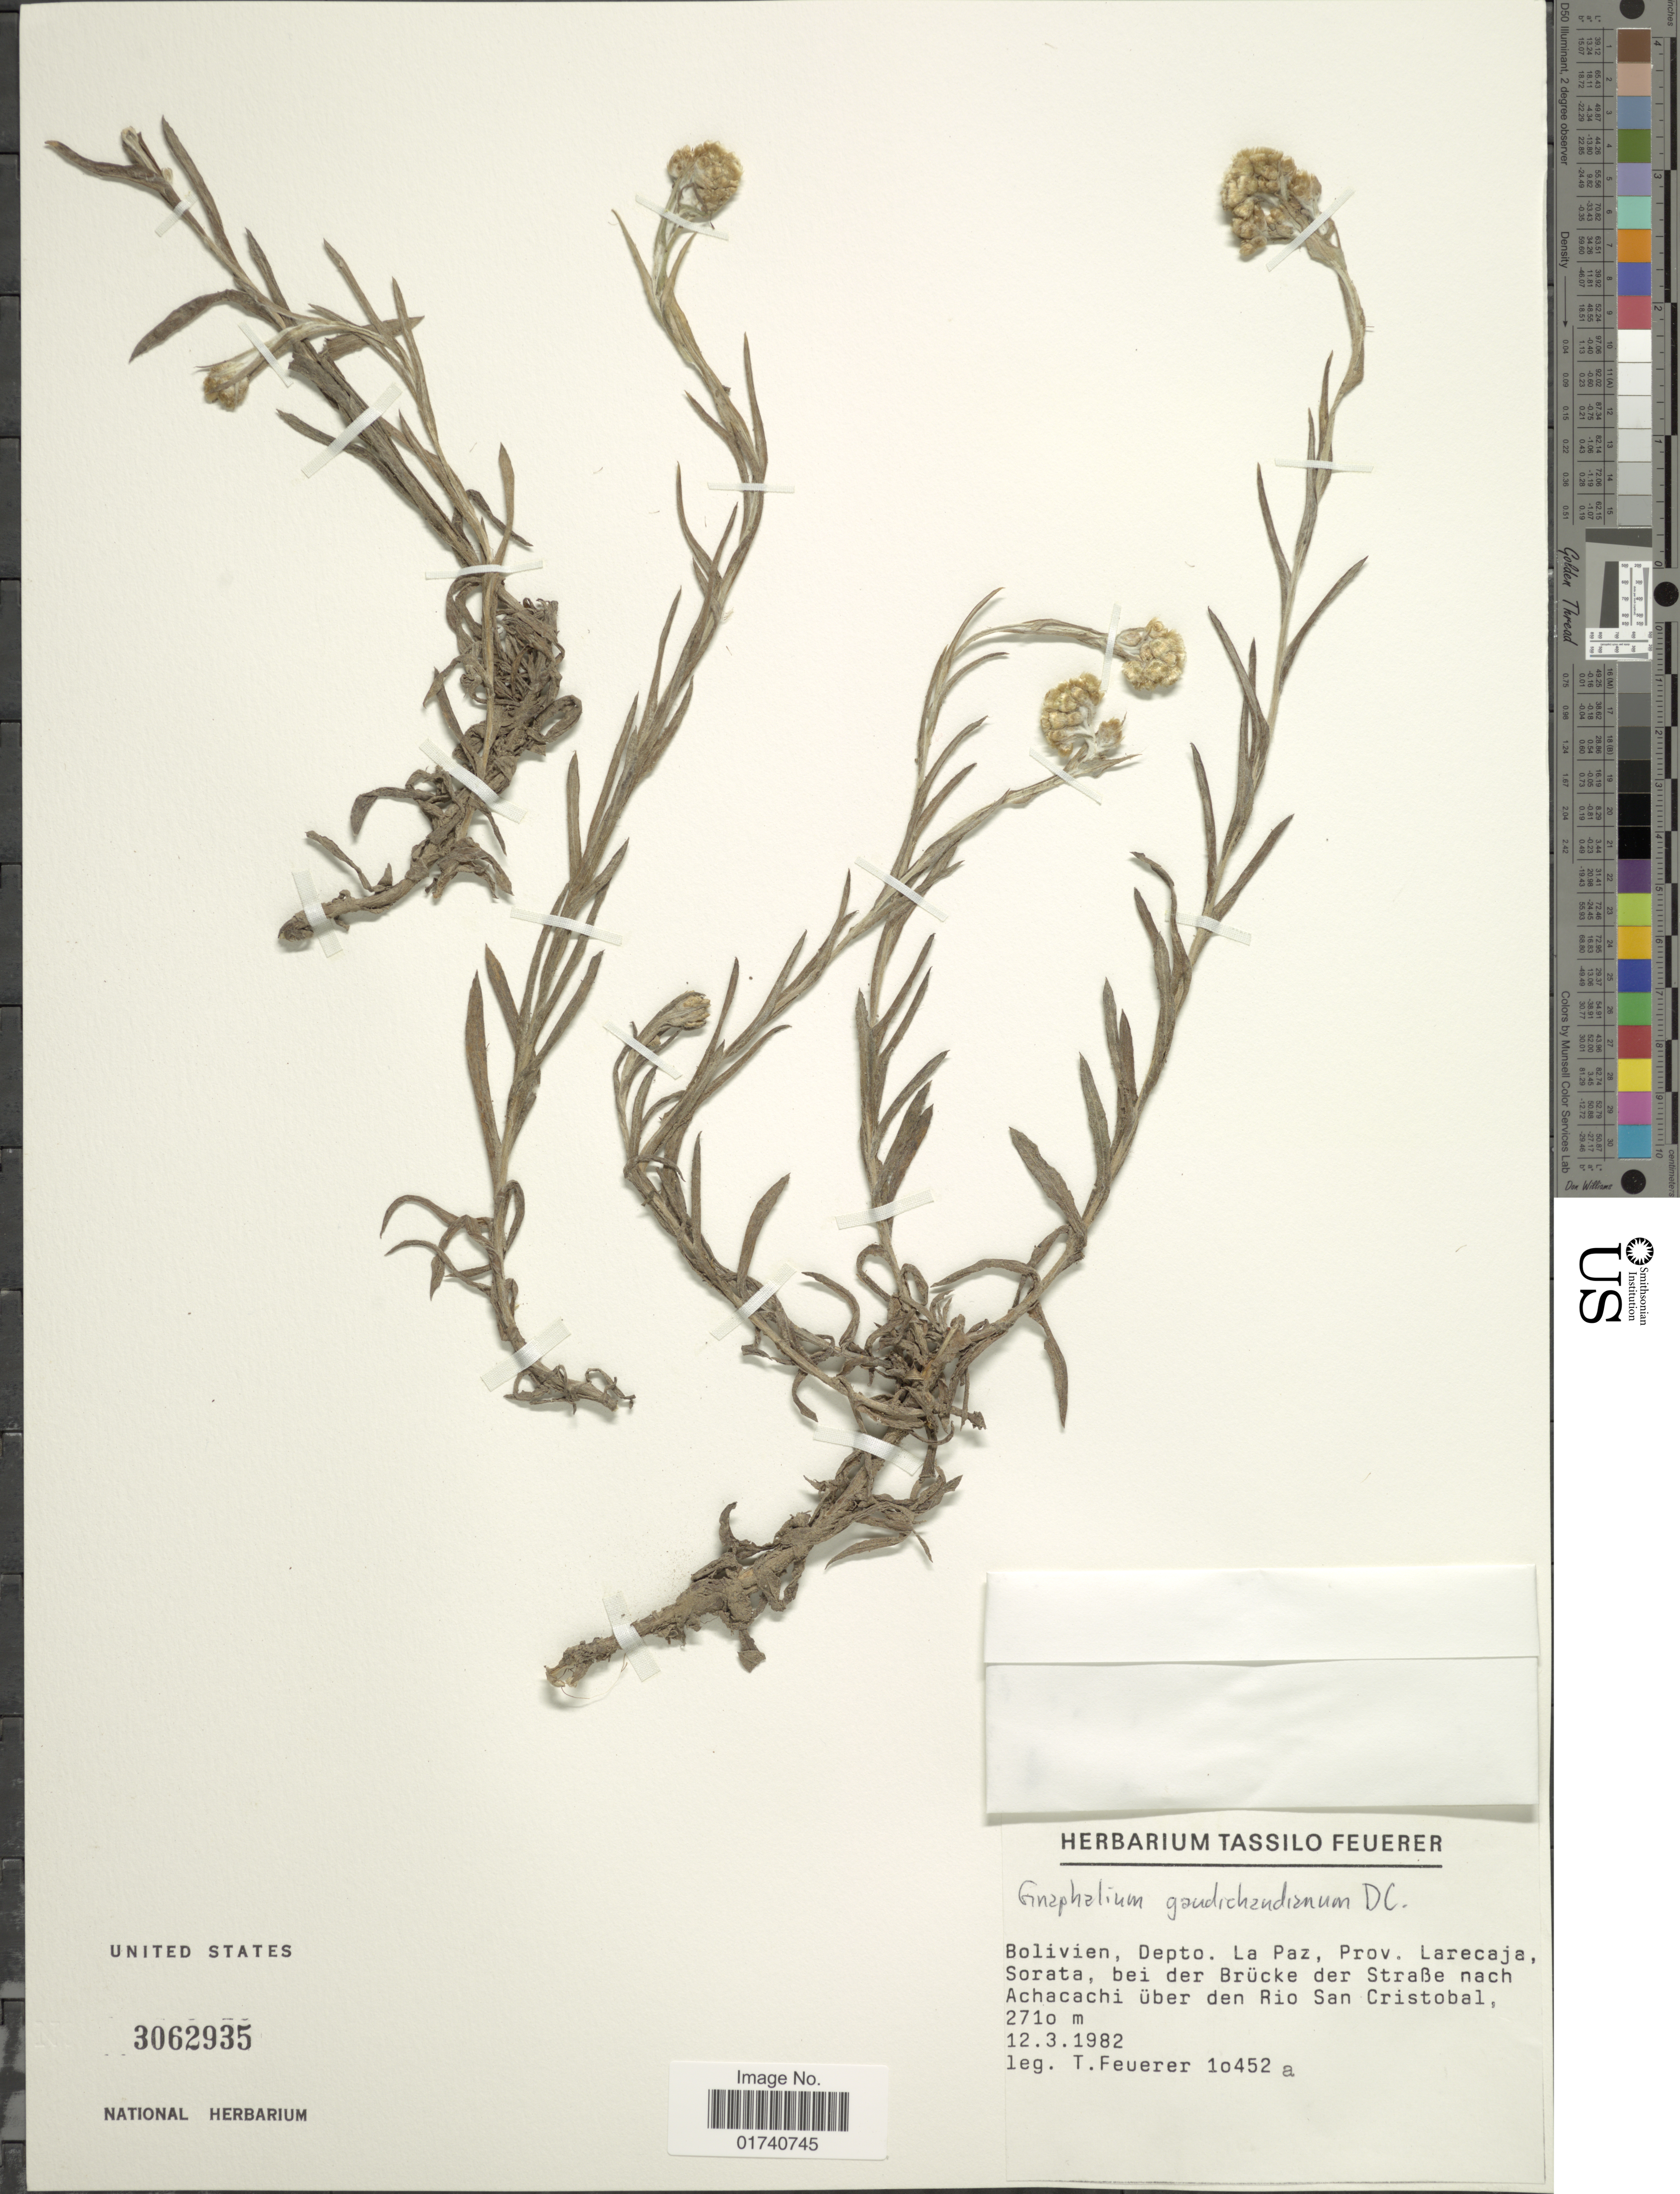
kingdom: Plantae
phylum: Tracheophyta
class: Magnoliopsida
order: Asterales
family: Asteraceae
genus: Pseudognaphalium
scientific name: Pseudognaphalium gaudichaudianum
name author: (DC.) Anderb.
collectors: T. Feuerer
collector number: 10452a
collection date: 1982-03-12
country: Bolivia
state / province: La Paz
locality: Bolivien, Depto. La Paz, Prov. Larecaja, Sorata, bei der Brucke der Strabe nach Achacachi uber den Rio San Cristobal.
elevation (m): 2710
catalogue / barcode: US 3062935